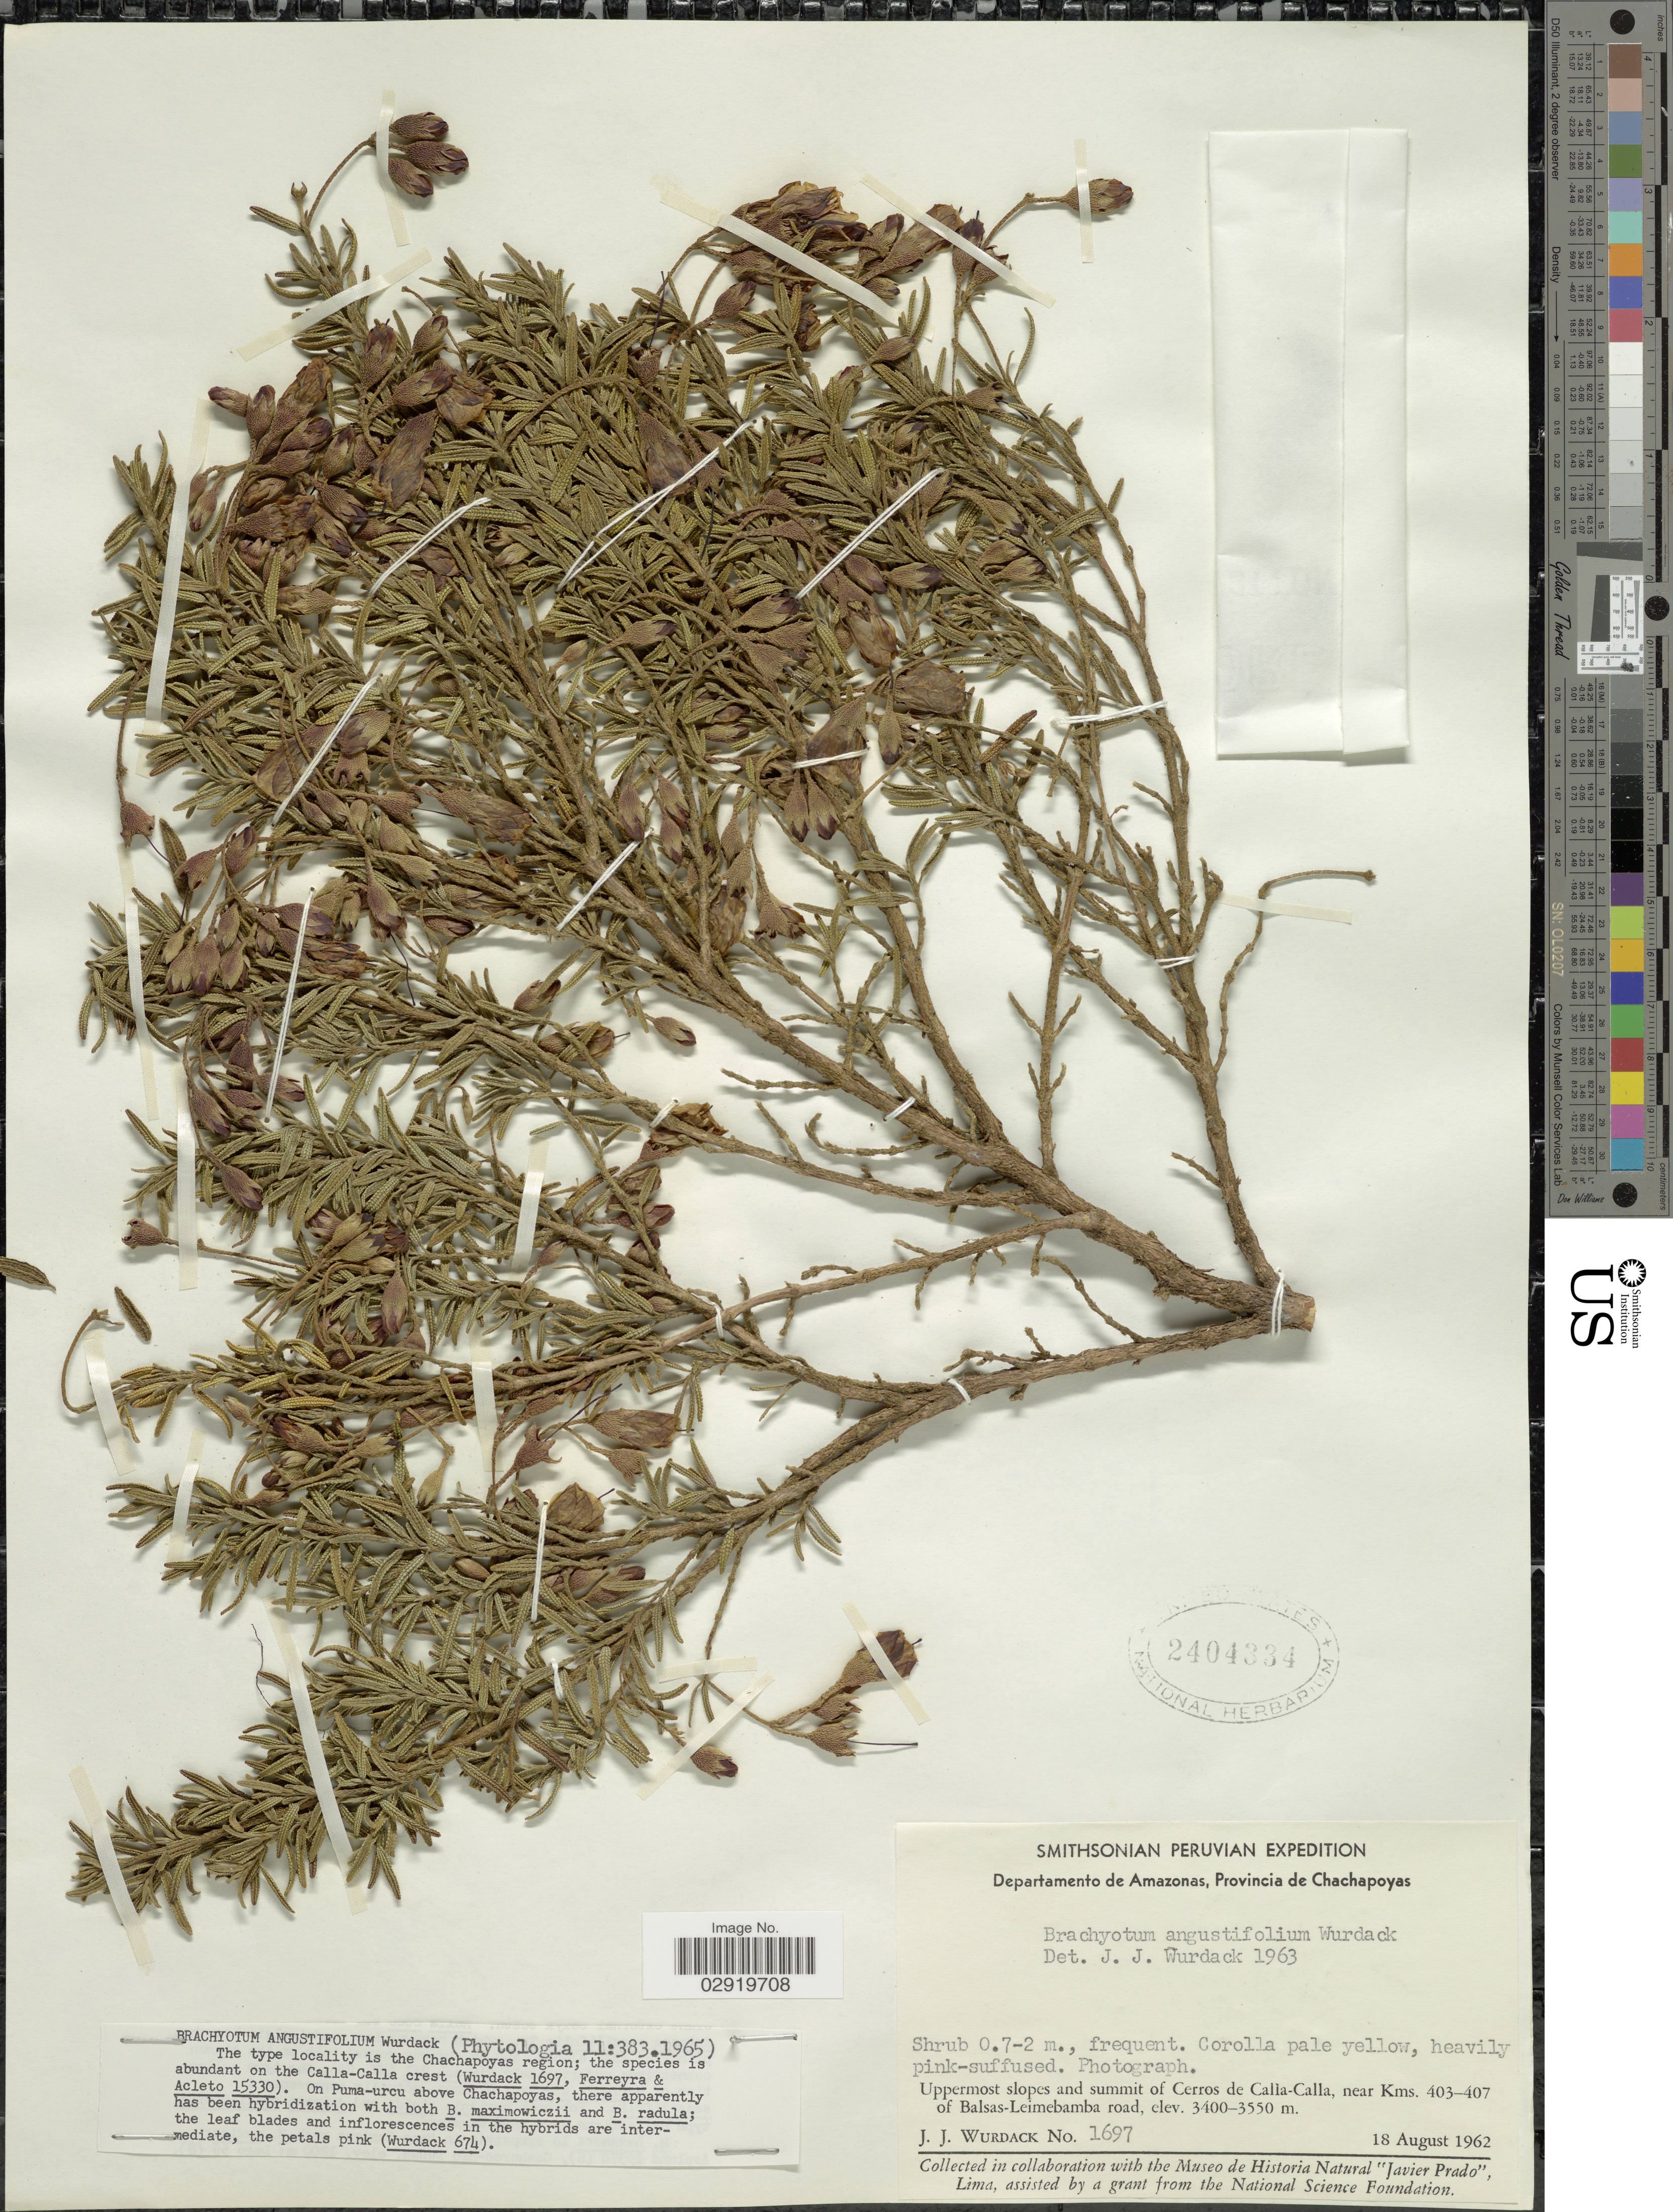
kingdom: Plantae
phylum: Tracheophyta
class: Magnoliopsida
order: Myrtales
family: Melastomataceae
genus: Brachyotum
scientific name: Brachyotum angustifolium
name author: Wurdack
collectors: J. J. Wurdack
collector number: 1697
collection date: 1962-08-18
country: Peru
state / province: Amazonas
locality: Departamento de Amazonas, Provincia de Chachapoyas. Uppermost slopes and summit of Cerros de Calla-Calla, near Kms. 403-407 of Balsas-Leimebamba road.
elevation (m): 3400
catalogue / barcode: US 2404334